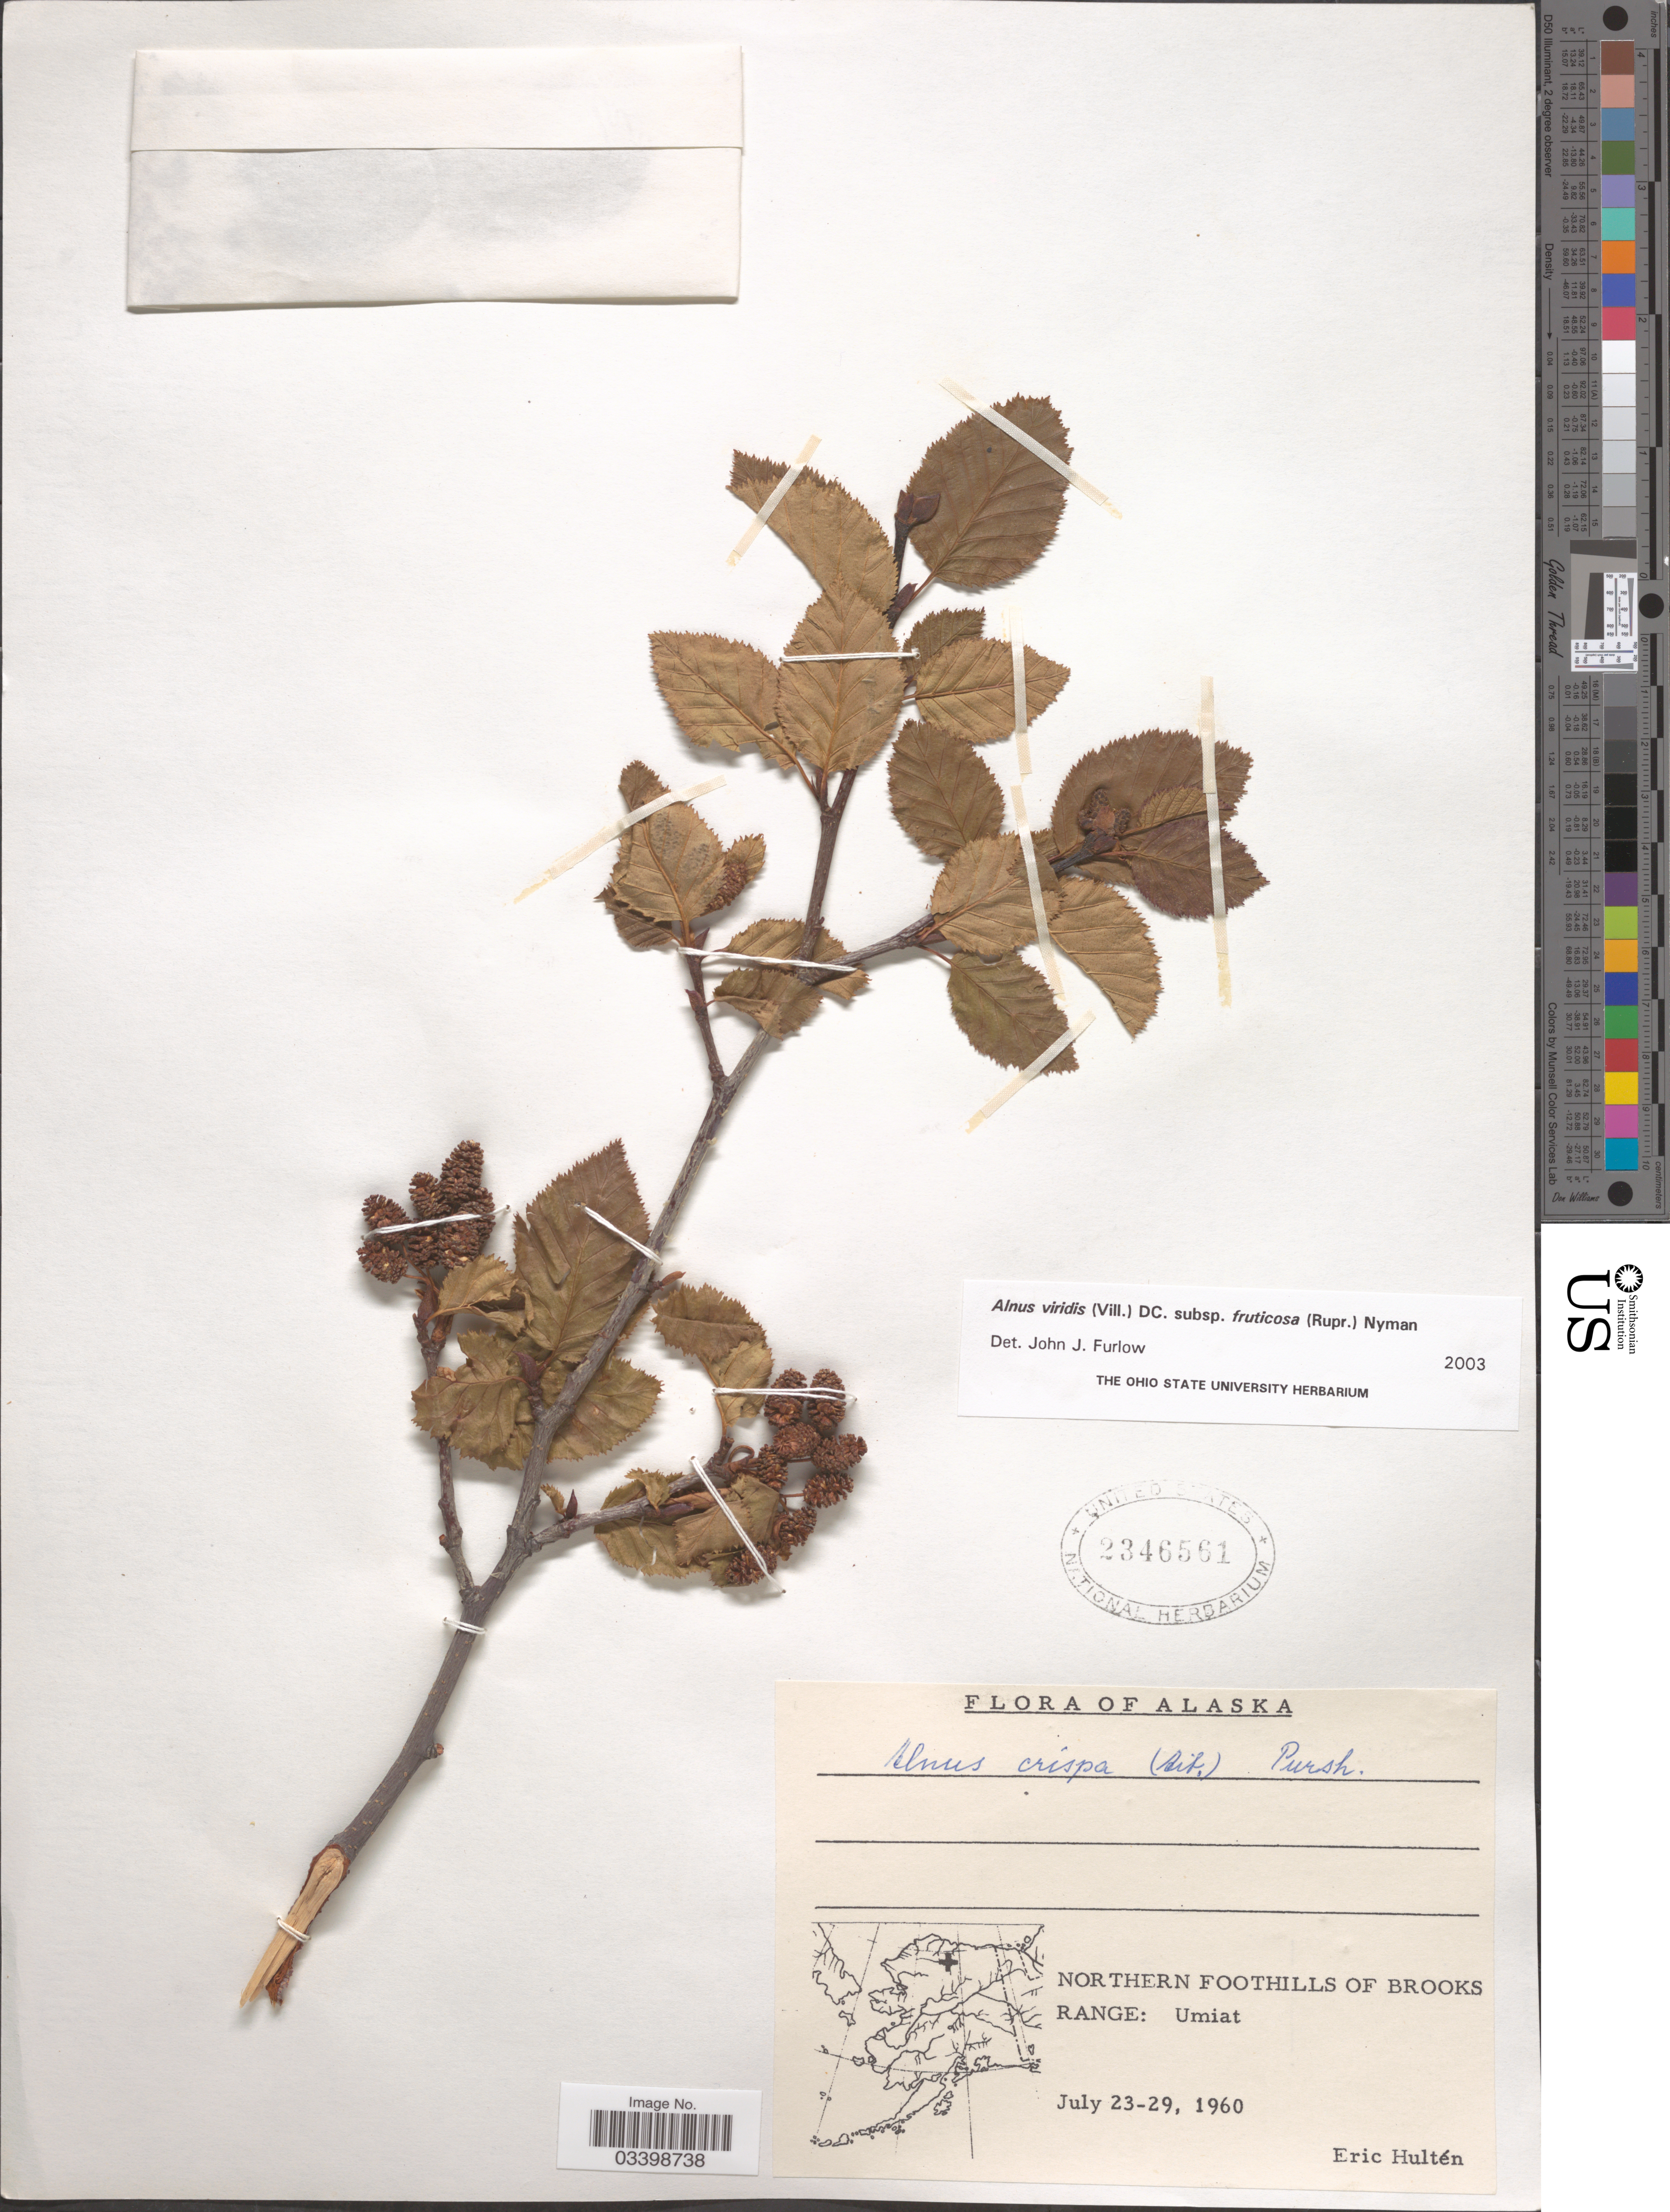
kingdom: Plantae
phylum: Tracheophyta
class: Magnoliopsida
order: Fagales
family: Betulaceae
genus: Alnus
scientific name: Alnus viridis subsp. fruticosa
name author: (Rupr.) Nyman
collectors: E. G. Hultén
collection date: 1960-07-23/1960-07-29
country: United States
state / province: Alaska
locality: Northern Foothills of Brooks Range: Umiat.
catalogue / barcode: US 2346561